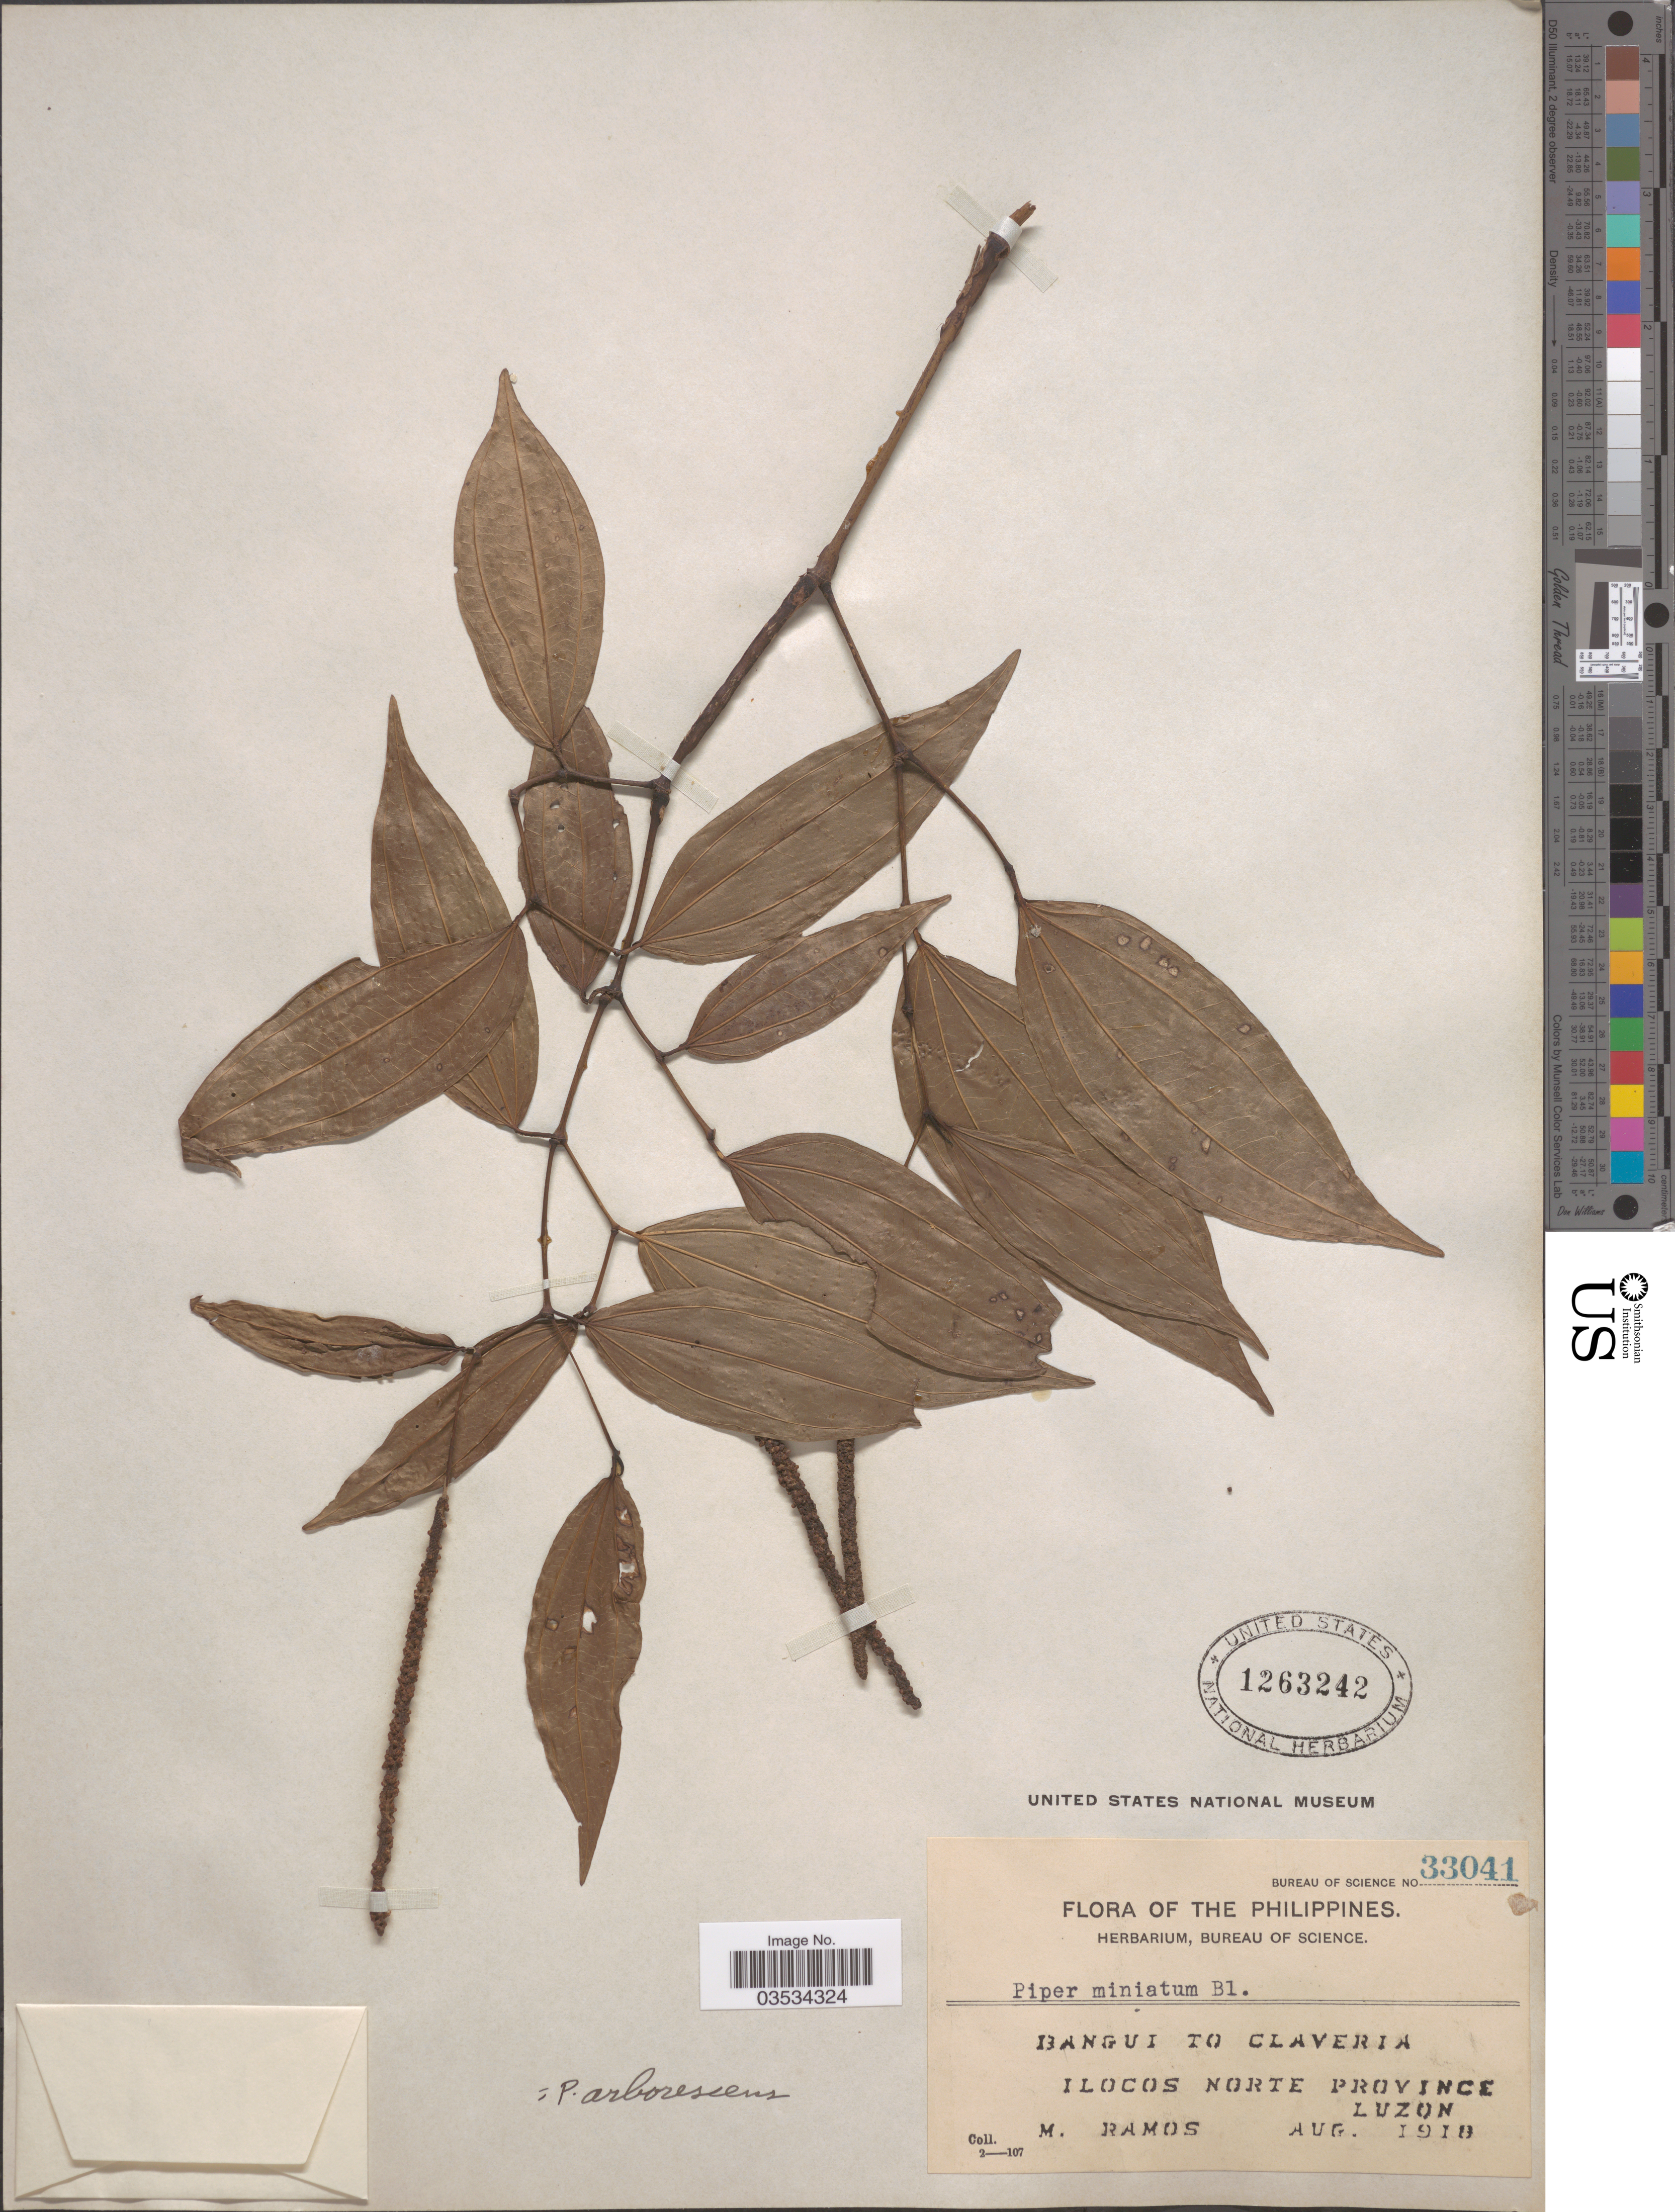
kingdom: Plantae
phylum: Tracheophyta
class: Magnoliopsida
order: Piperales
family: Piperaceae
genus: Piper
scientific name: Piper arborescens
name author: Roxb.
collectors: M. Ramos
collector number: Bureau of Science 33041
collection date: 1918-08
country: Philippines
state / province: Ilocos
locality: Bangui to Claveria. Ilocos Norte. Province Luzon.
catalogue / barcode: US 1263242